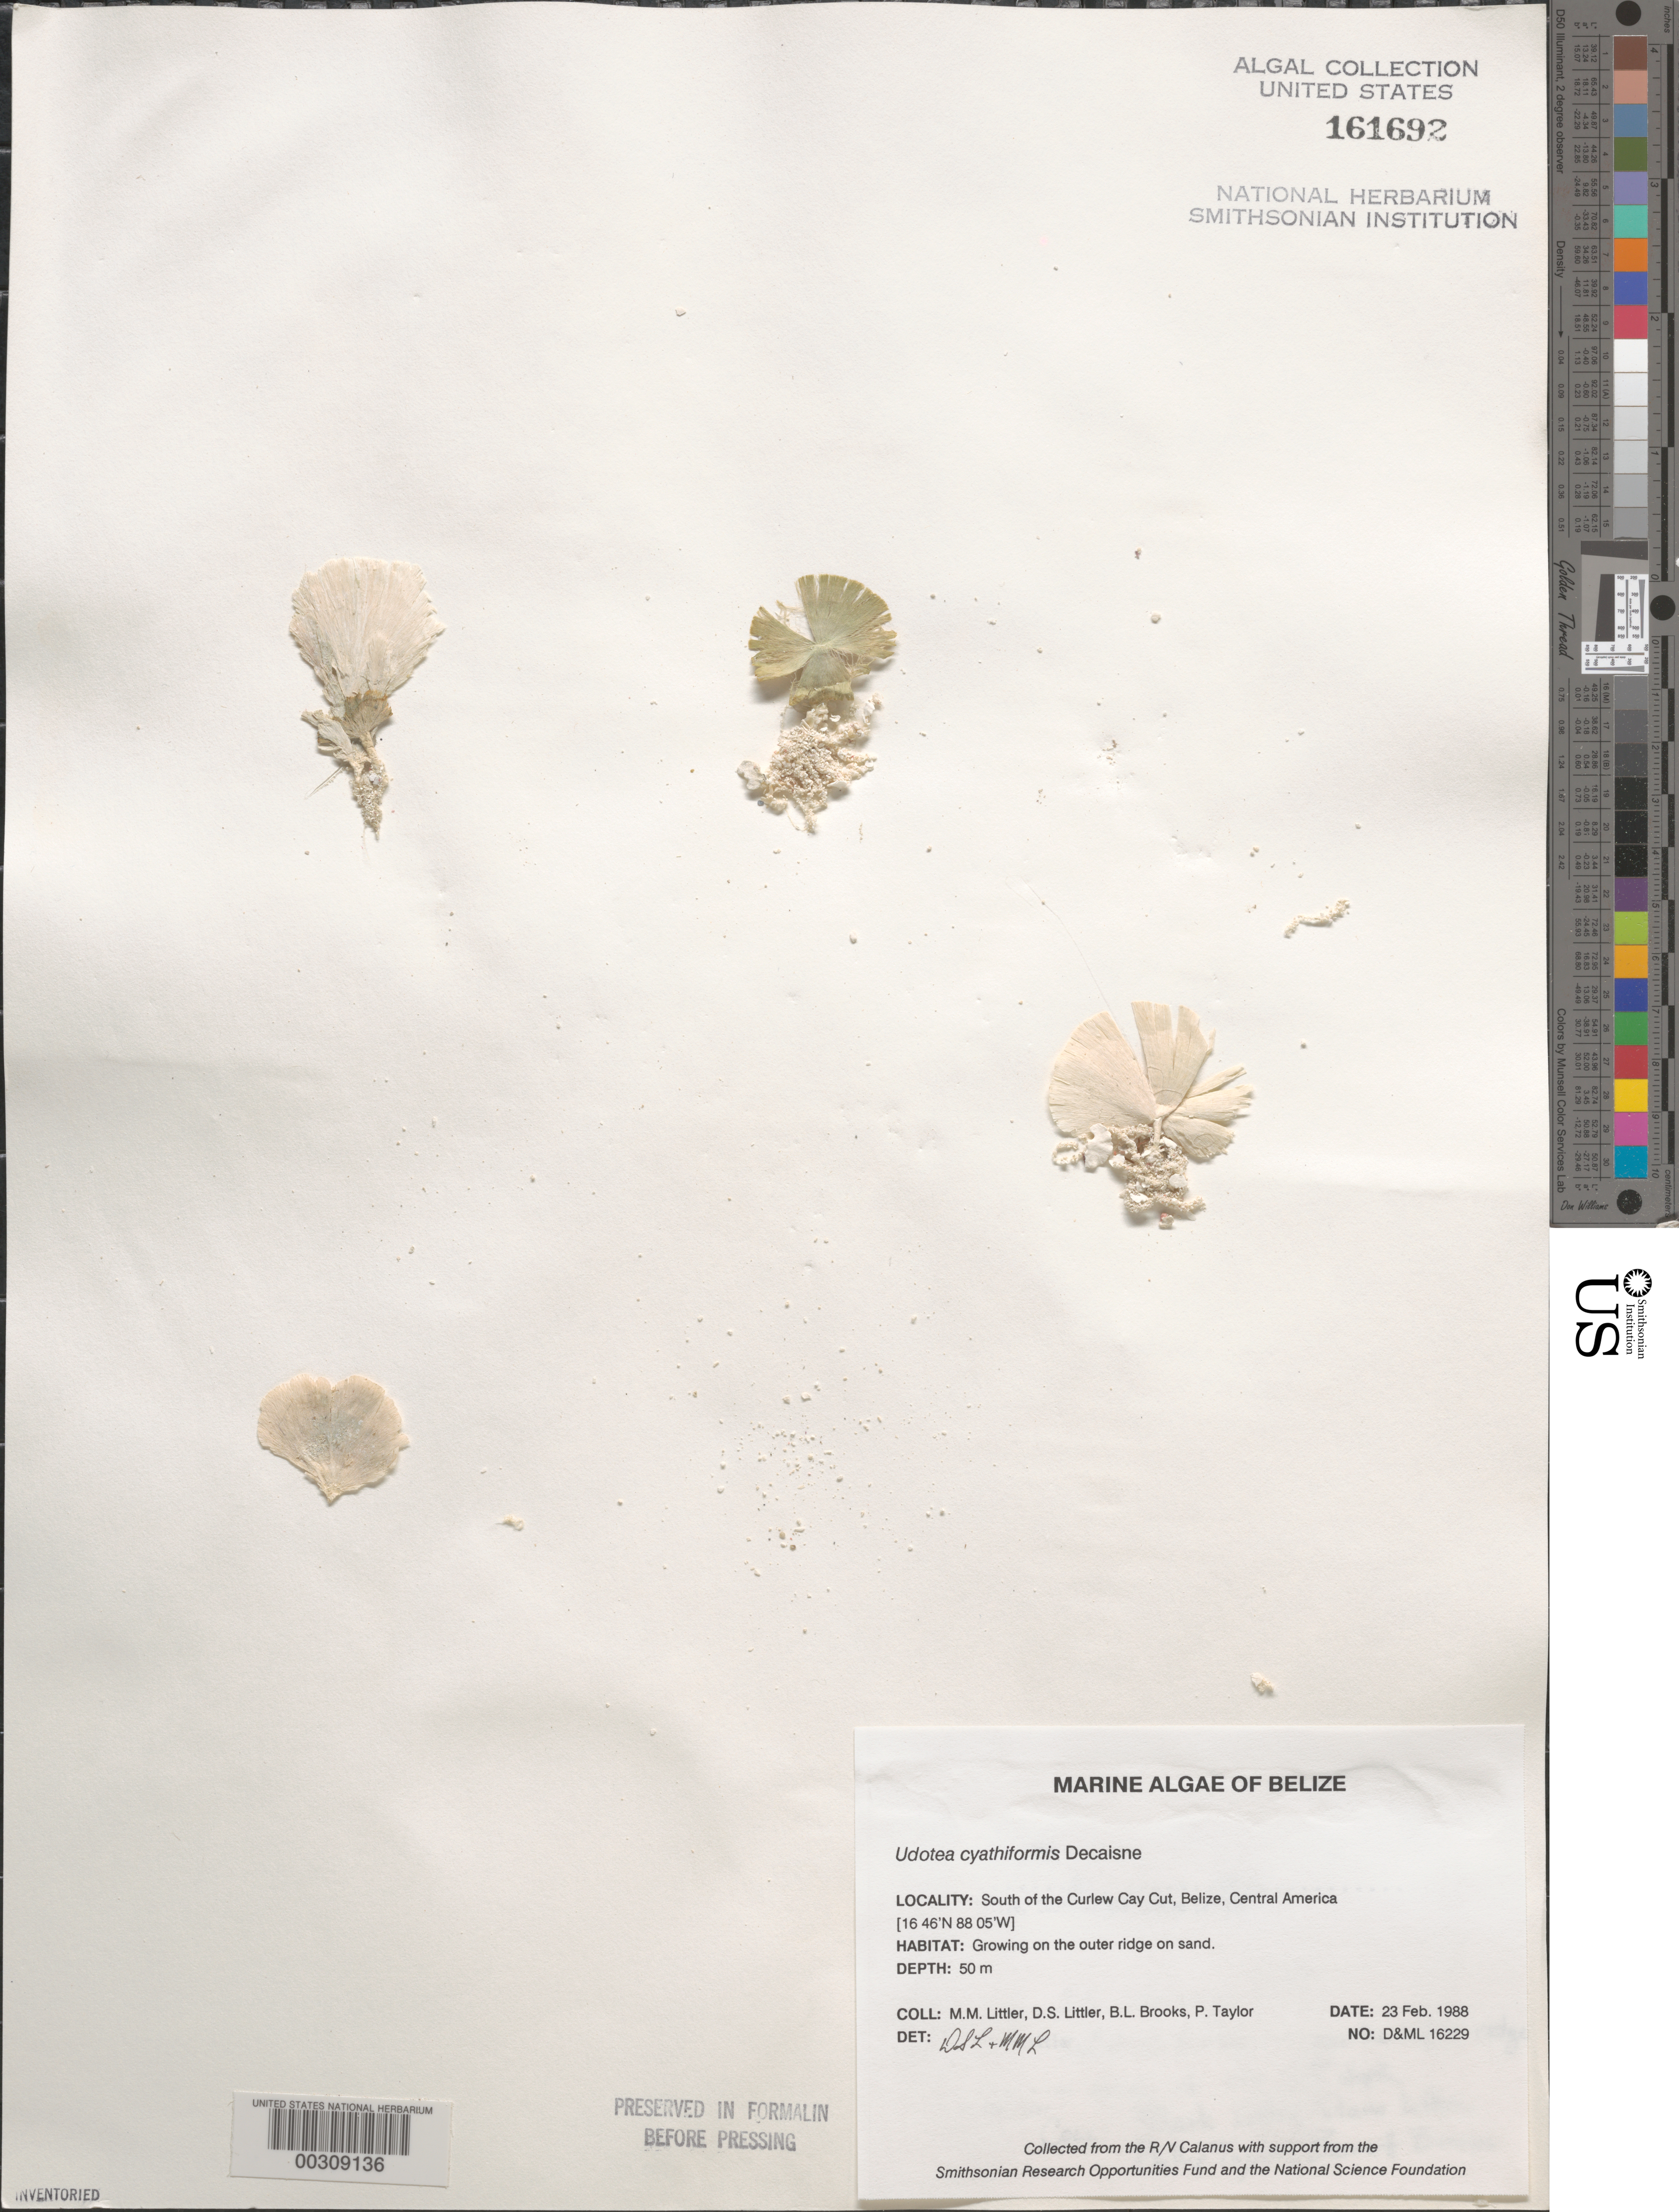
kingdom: Plantae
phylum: Chlorophyta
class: Ulvophyceae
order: Bryopsidales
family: Udoteaceae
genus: Udotea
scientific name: Udotea cyathiformis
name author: Decne.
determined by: Littler, D. S.; Littler, M. M.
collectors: M. M. Littler, D. S. Littler, B. Brooks & P. R. Taylor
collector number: D&ML 16229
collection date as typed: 23 Feb 1988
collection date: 1988-02-23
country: Belize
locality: South of Curlew Cay Cut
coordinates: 16 46' N, 88 05' W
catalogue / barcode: US 161692